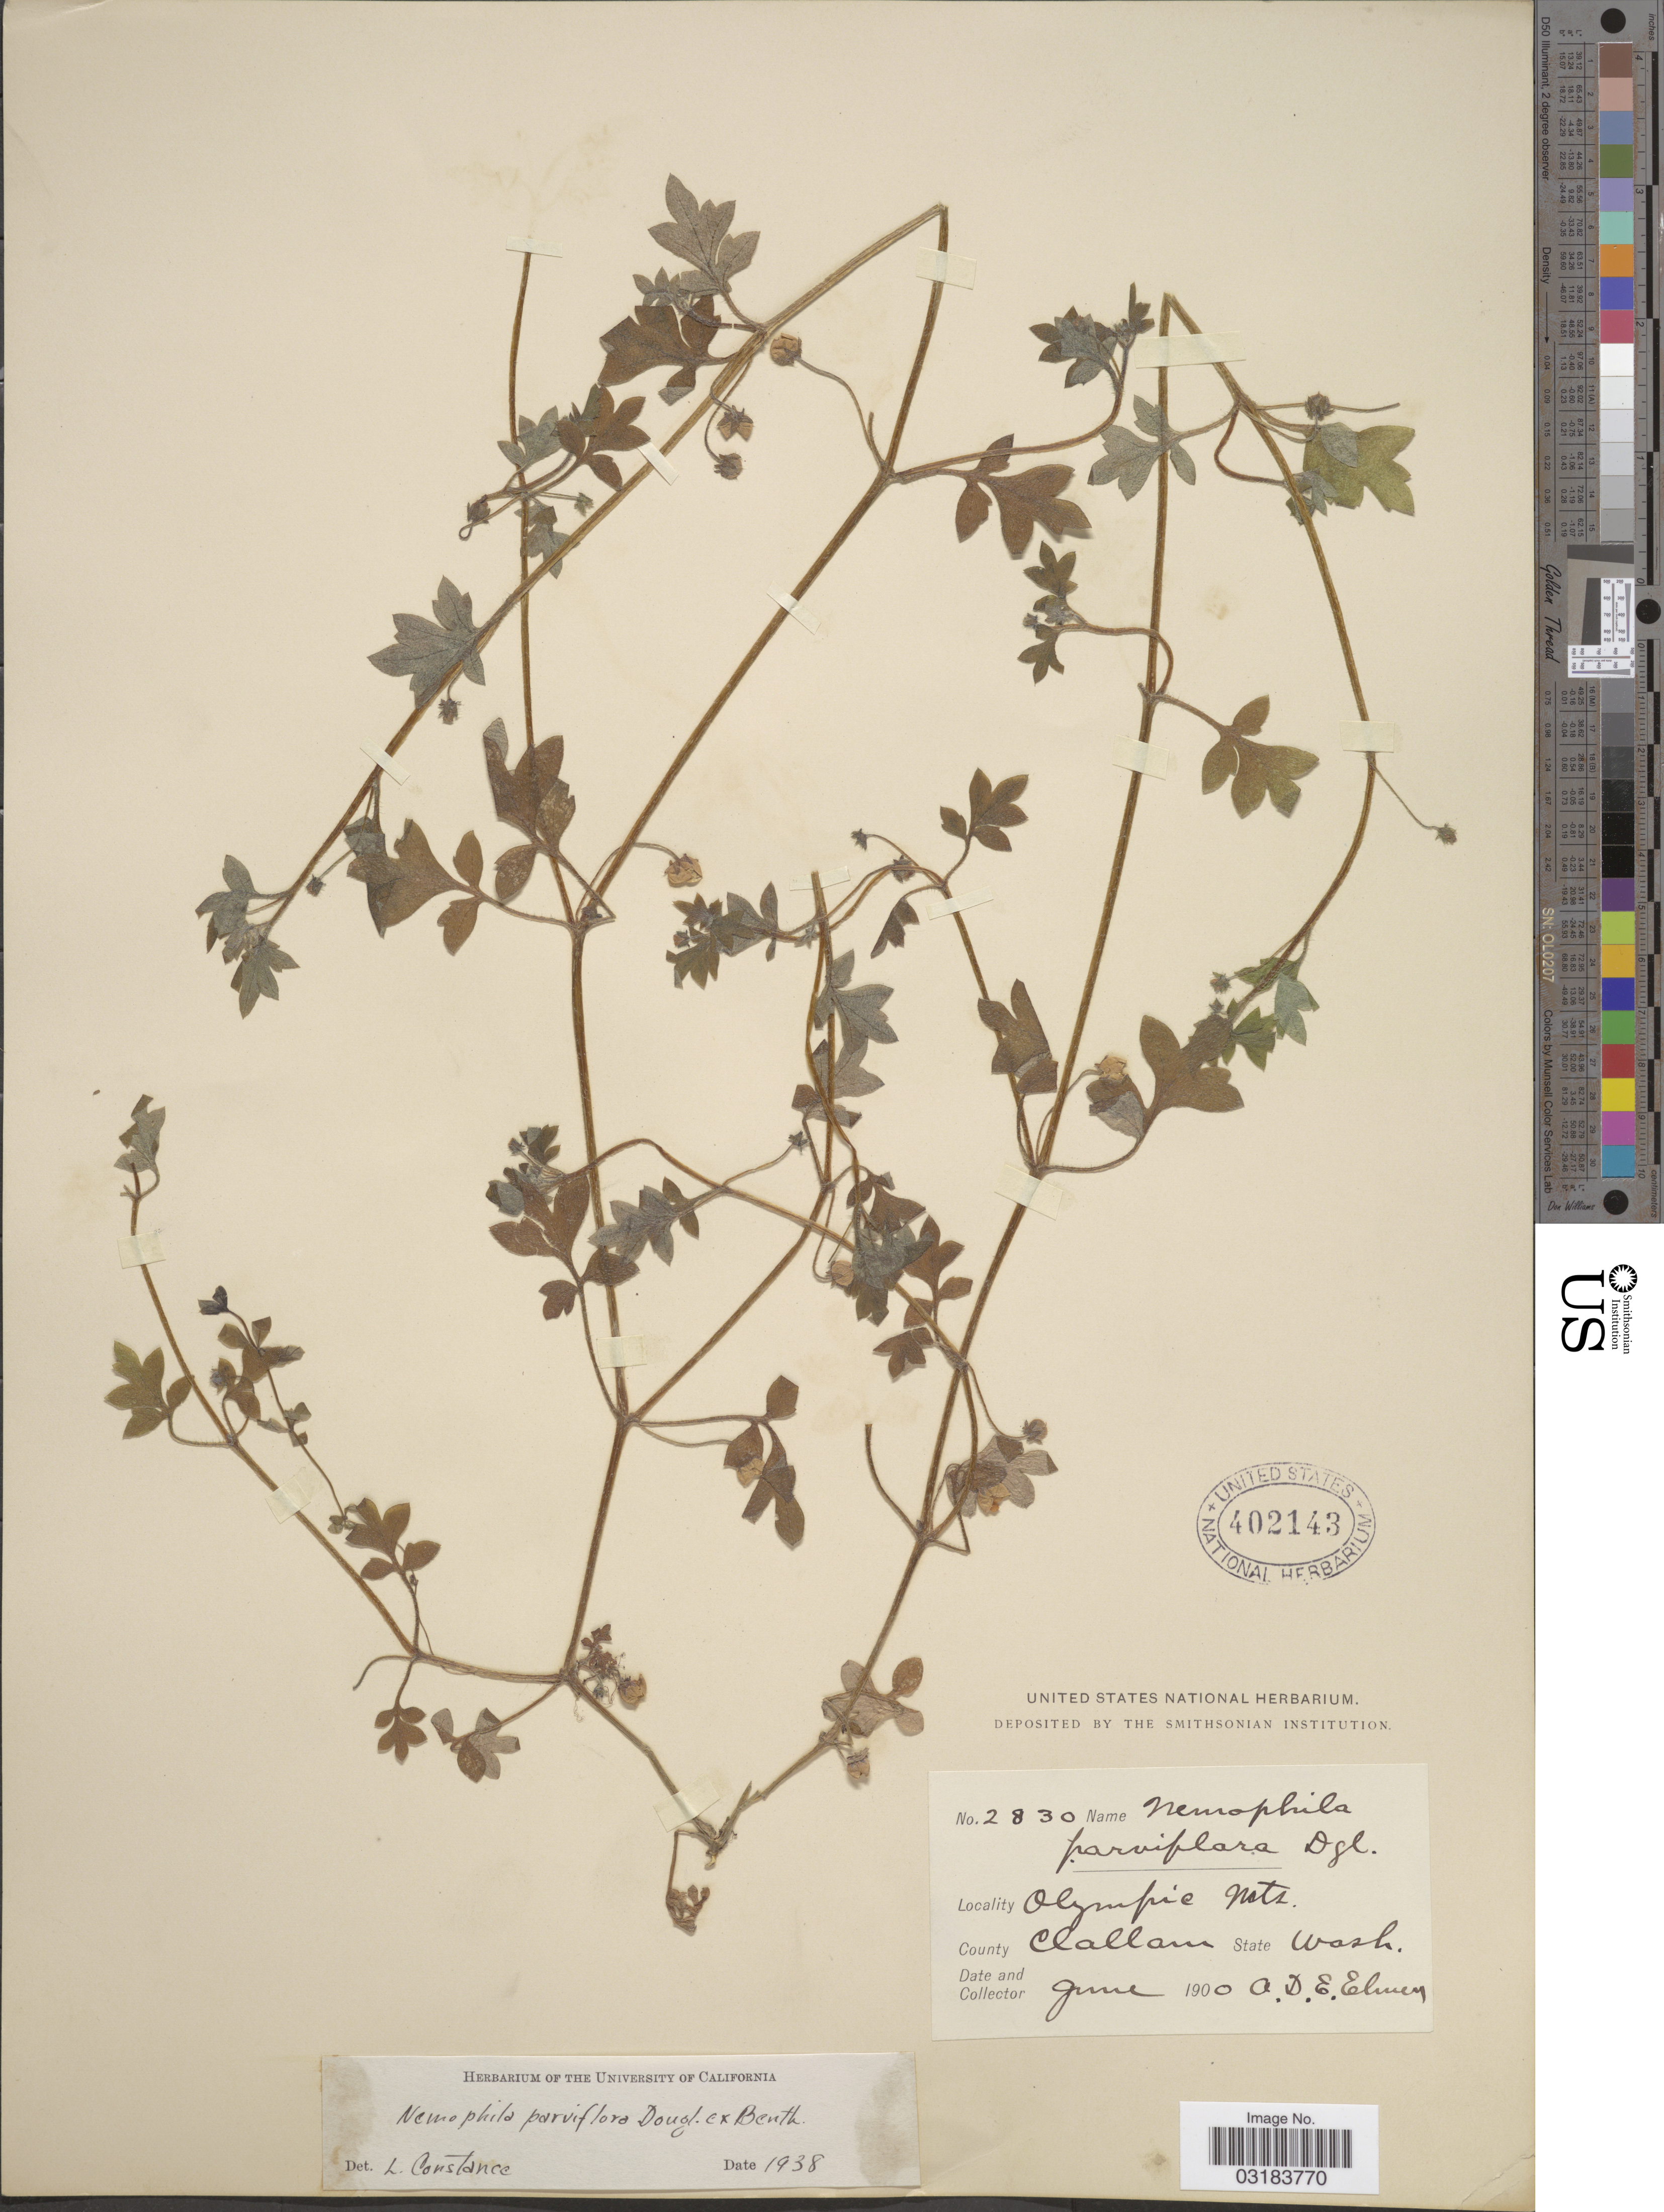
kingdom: Plantae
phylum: Tracheophyta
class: Magnoliopsida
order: Boraginales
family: Hydrophyllaceae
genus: Nemophila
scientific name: Nemophila parviflora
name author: Douglas ex Benth.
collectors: A. D. E. Elmer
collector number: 2830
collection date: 1900-06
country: United States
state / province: Washington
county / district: Clallam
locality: Olympic Mts. County Clallam.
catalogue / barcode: US 402143